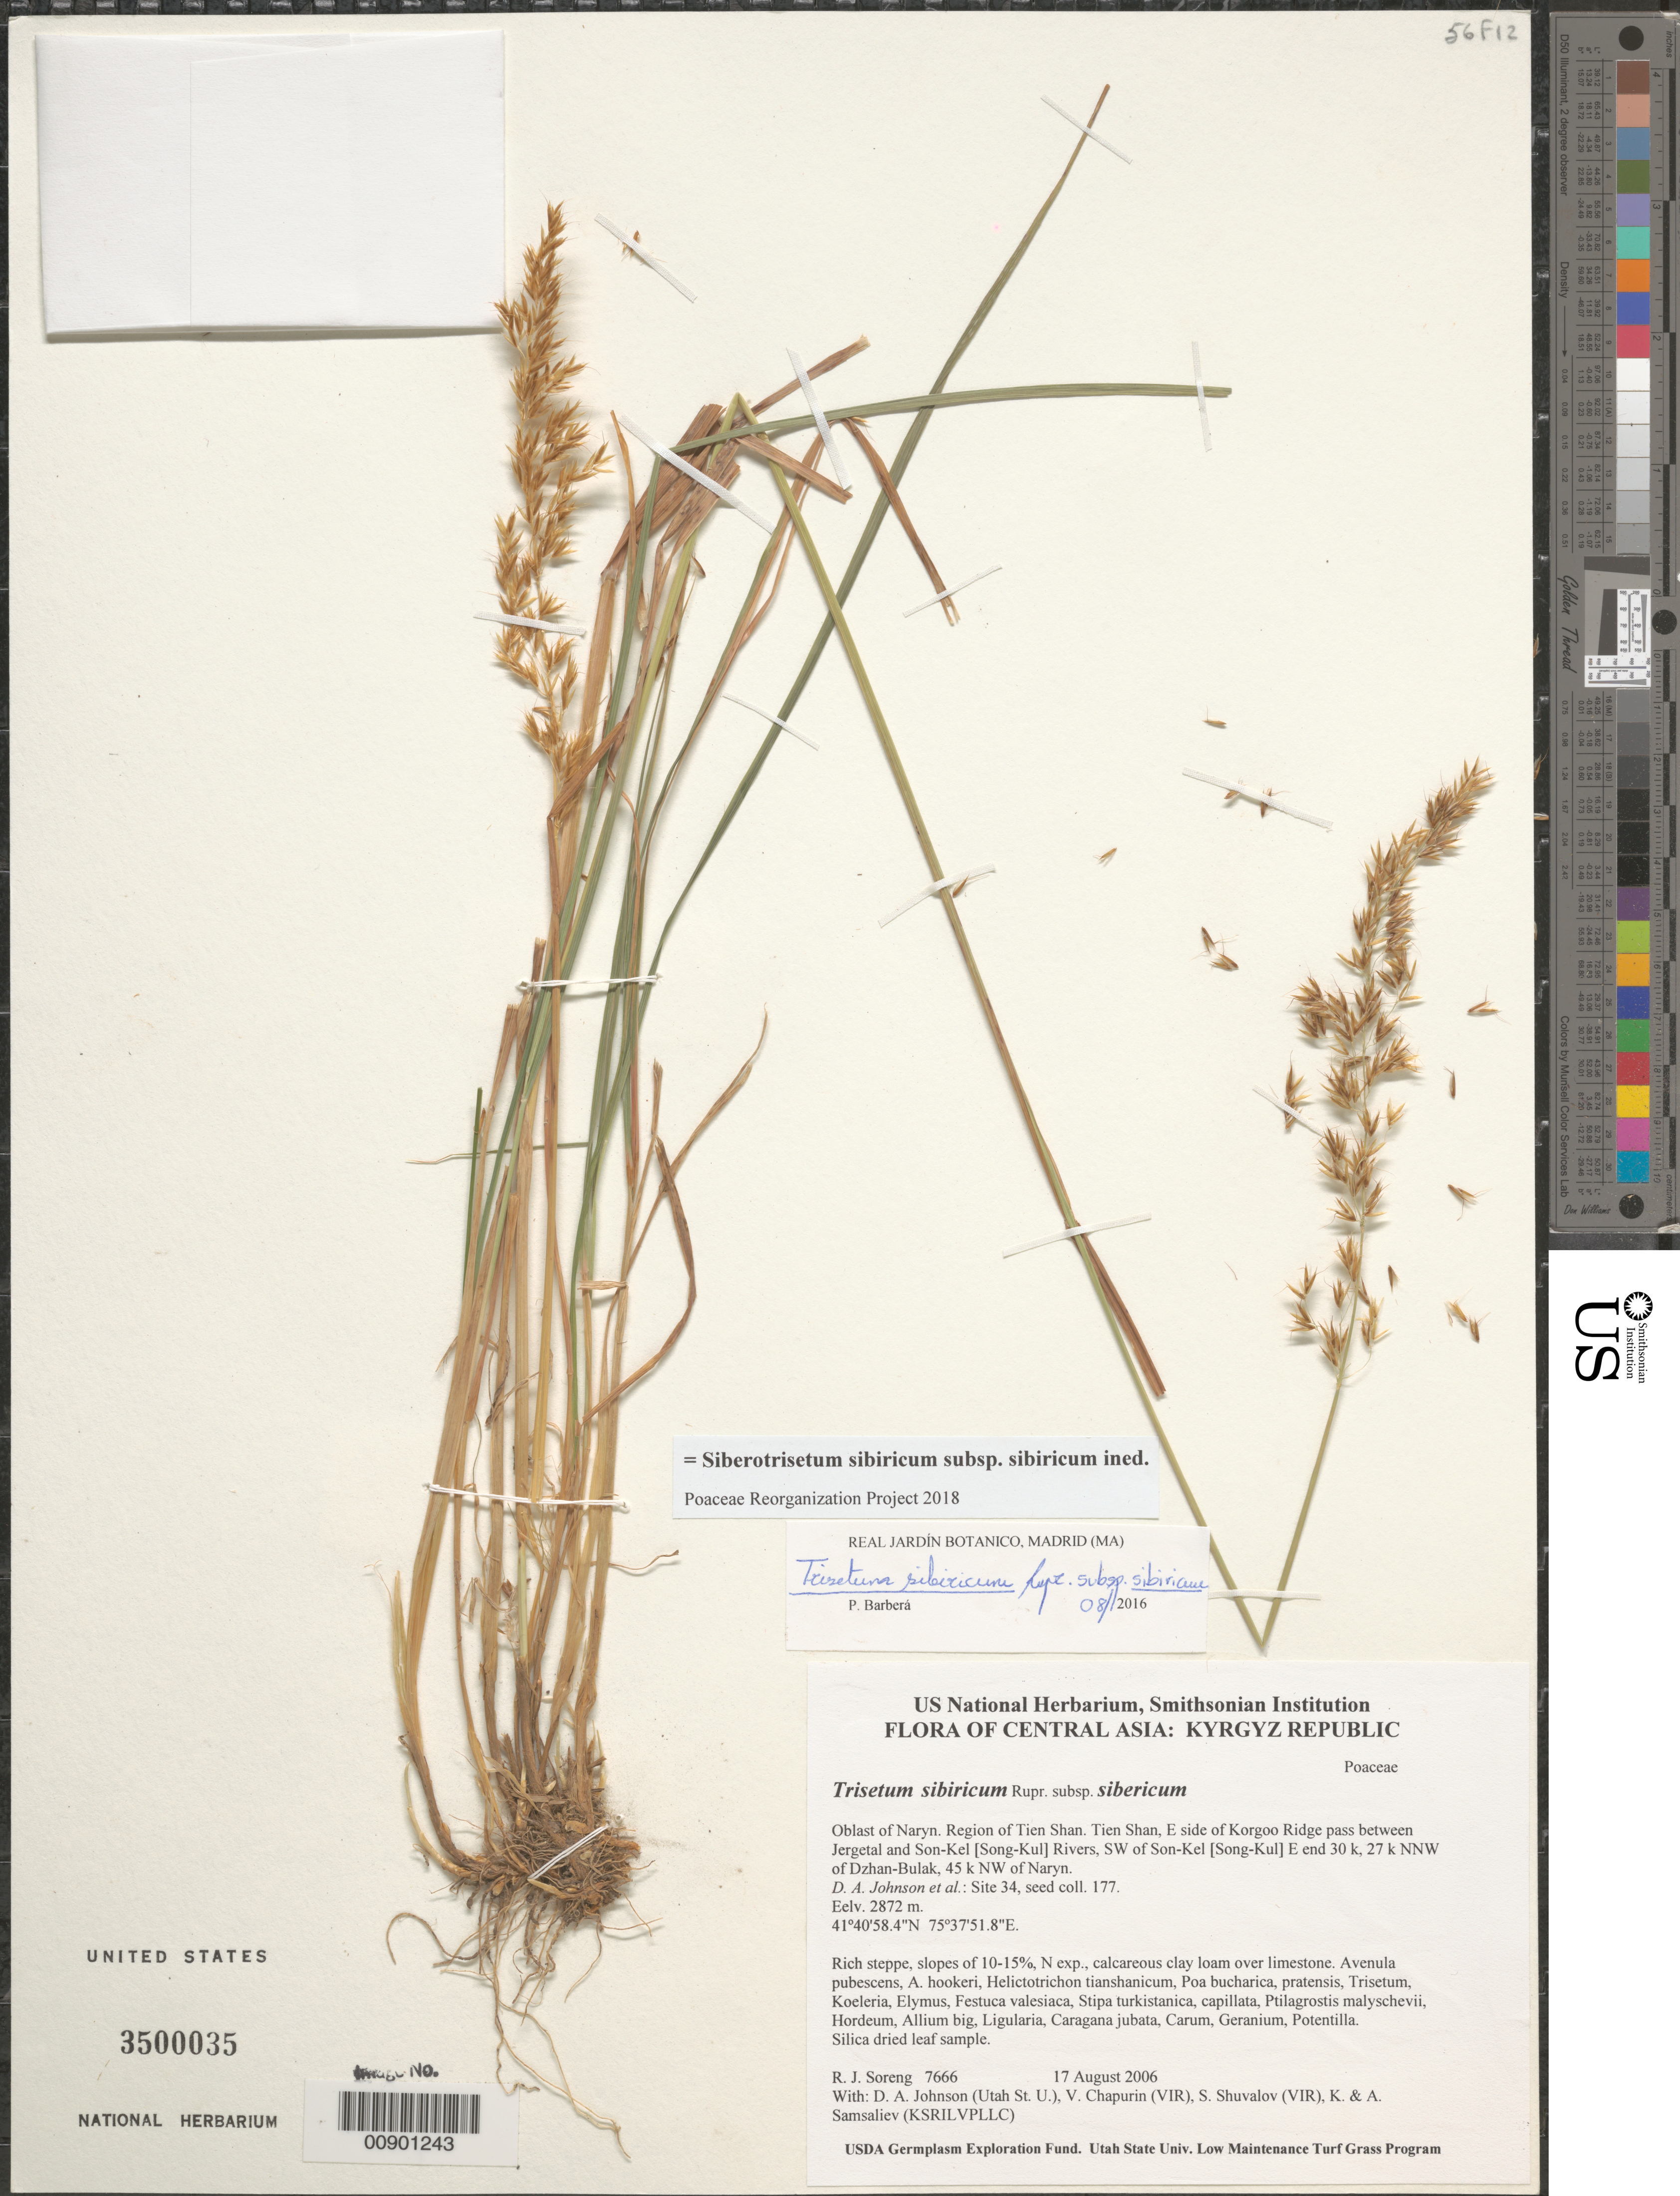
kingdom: Plantae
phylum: Tracheophyta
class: Liliopsida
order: Poales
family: Poaceae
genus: Sibirotrisetum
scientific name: Sibirotrisetum sibiricum subsp. sibiricum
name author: (Rupr.) Barberá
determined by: Poaceae Reorganization Project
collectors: R. J. Soreng, D. Johnson, S. Shuvalov, V. Chapurin, K. Samsaliev & A. Samsaliev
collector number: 7666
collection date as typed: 17 Aug 2006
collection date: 2006-08-17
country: Kyrgyzstan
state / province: Naryn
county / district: Tien Shan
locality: Tien Shan, E side of Korgoo Ridge pass between Jergetal and Son-Kel Rivers, SW of Son-Kel E end 30 k, 27 km NNW of Dzhan-Bulak, 45 km NW of Naryn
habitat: Rich steppe, slopes of 10-15%, N exp., calcareous clay loam over limestone,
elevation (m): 2872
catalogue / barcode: US 3500035